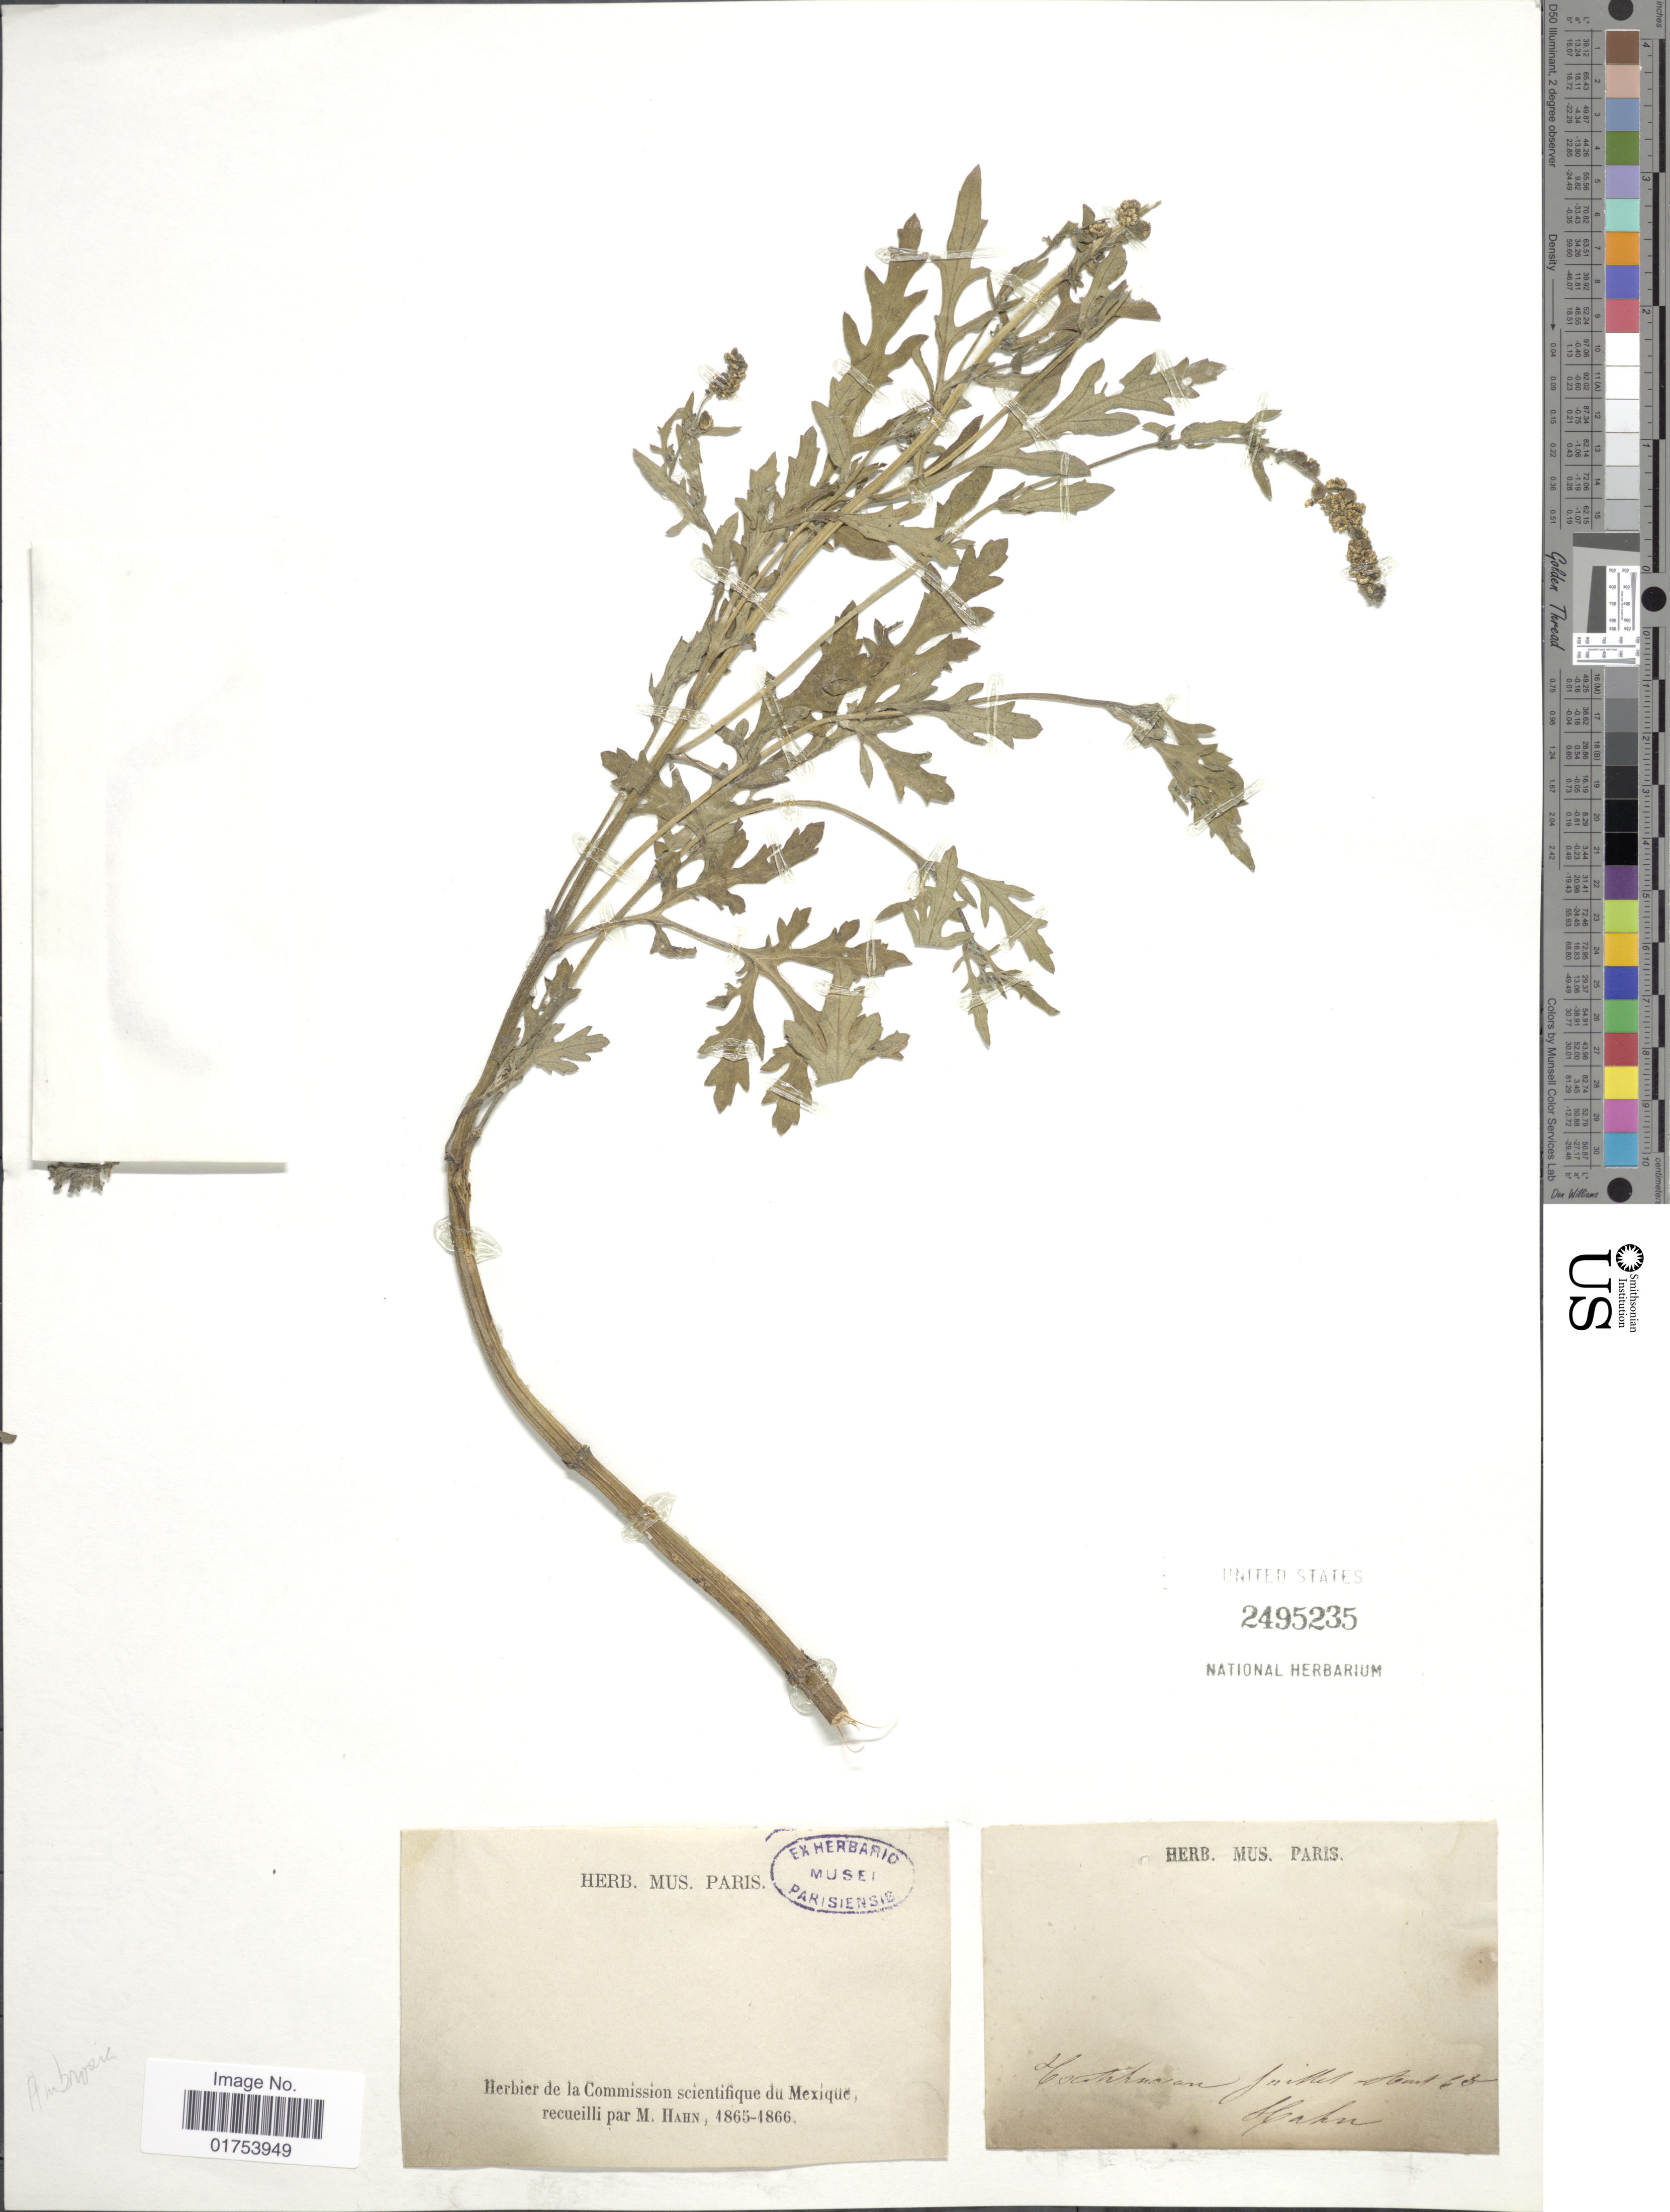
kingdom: Plantae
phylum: Tracheophyta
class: Magnoliopsida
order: Asterales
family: Asteraceae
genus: Ambrosia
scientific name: Ambrosia sp.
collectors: M. Hahn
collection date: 1865/1866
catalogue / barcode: US 2495235